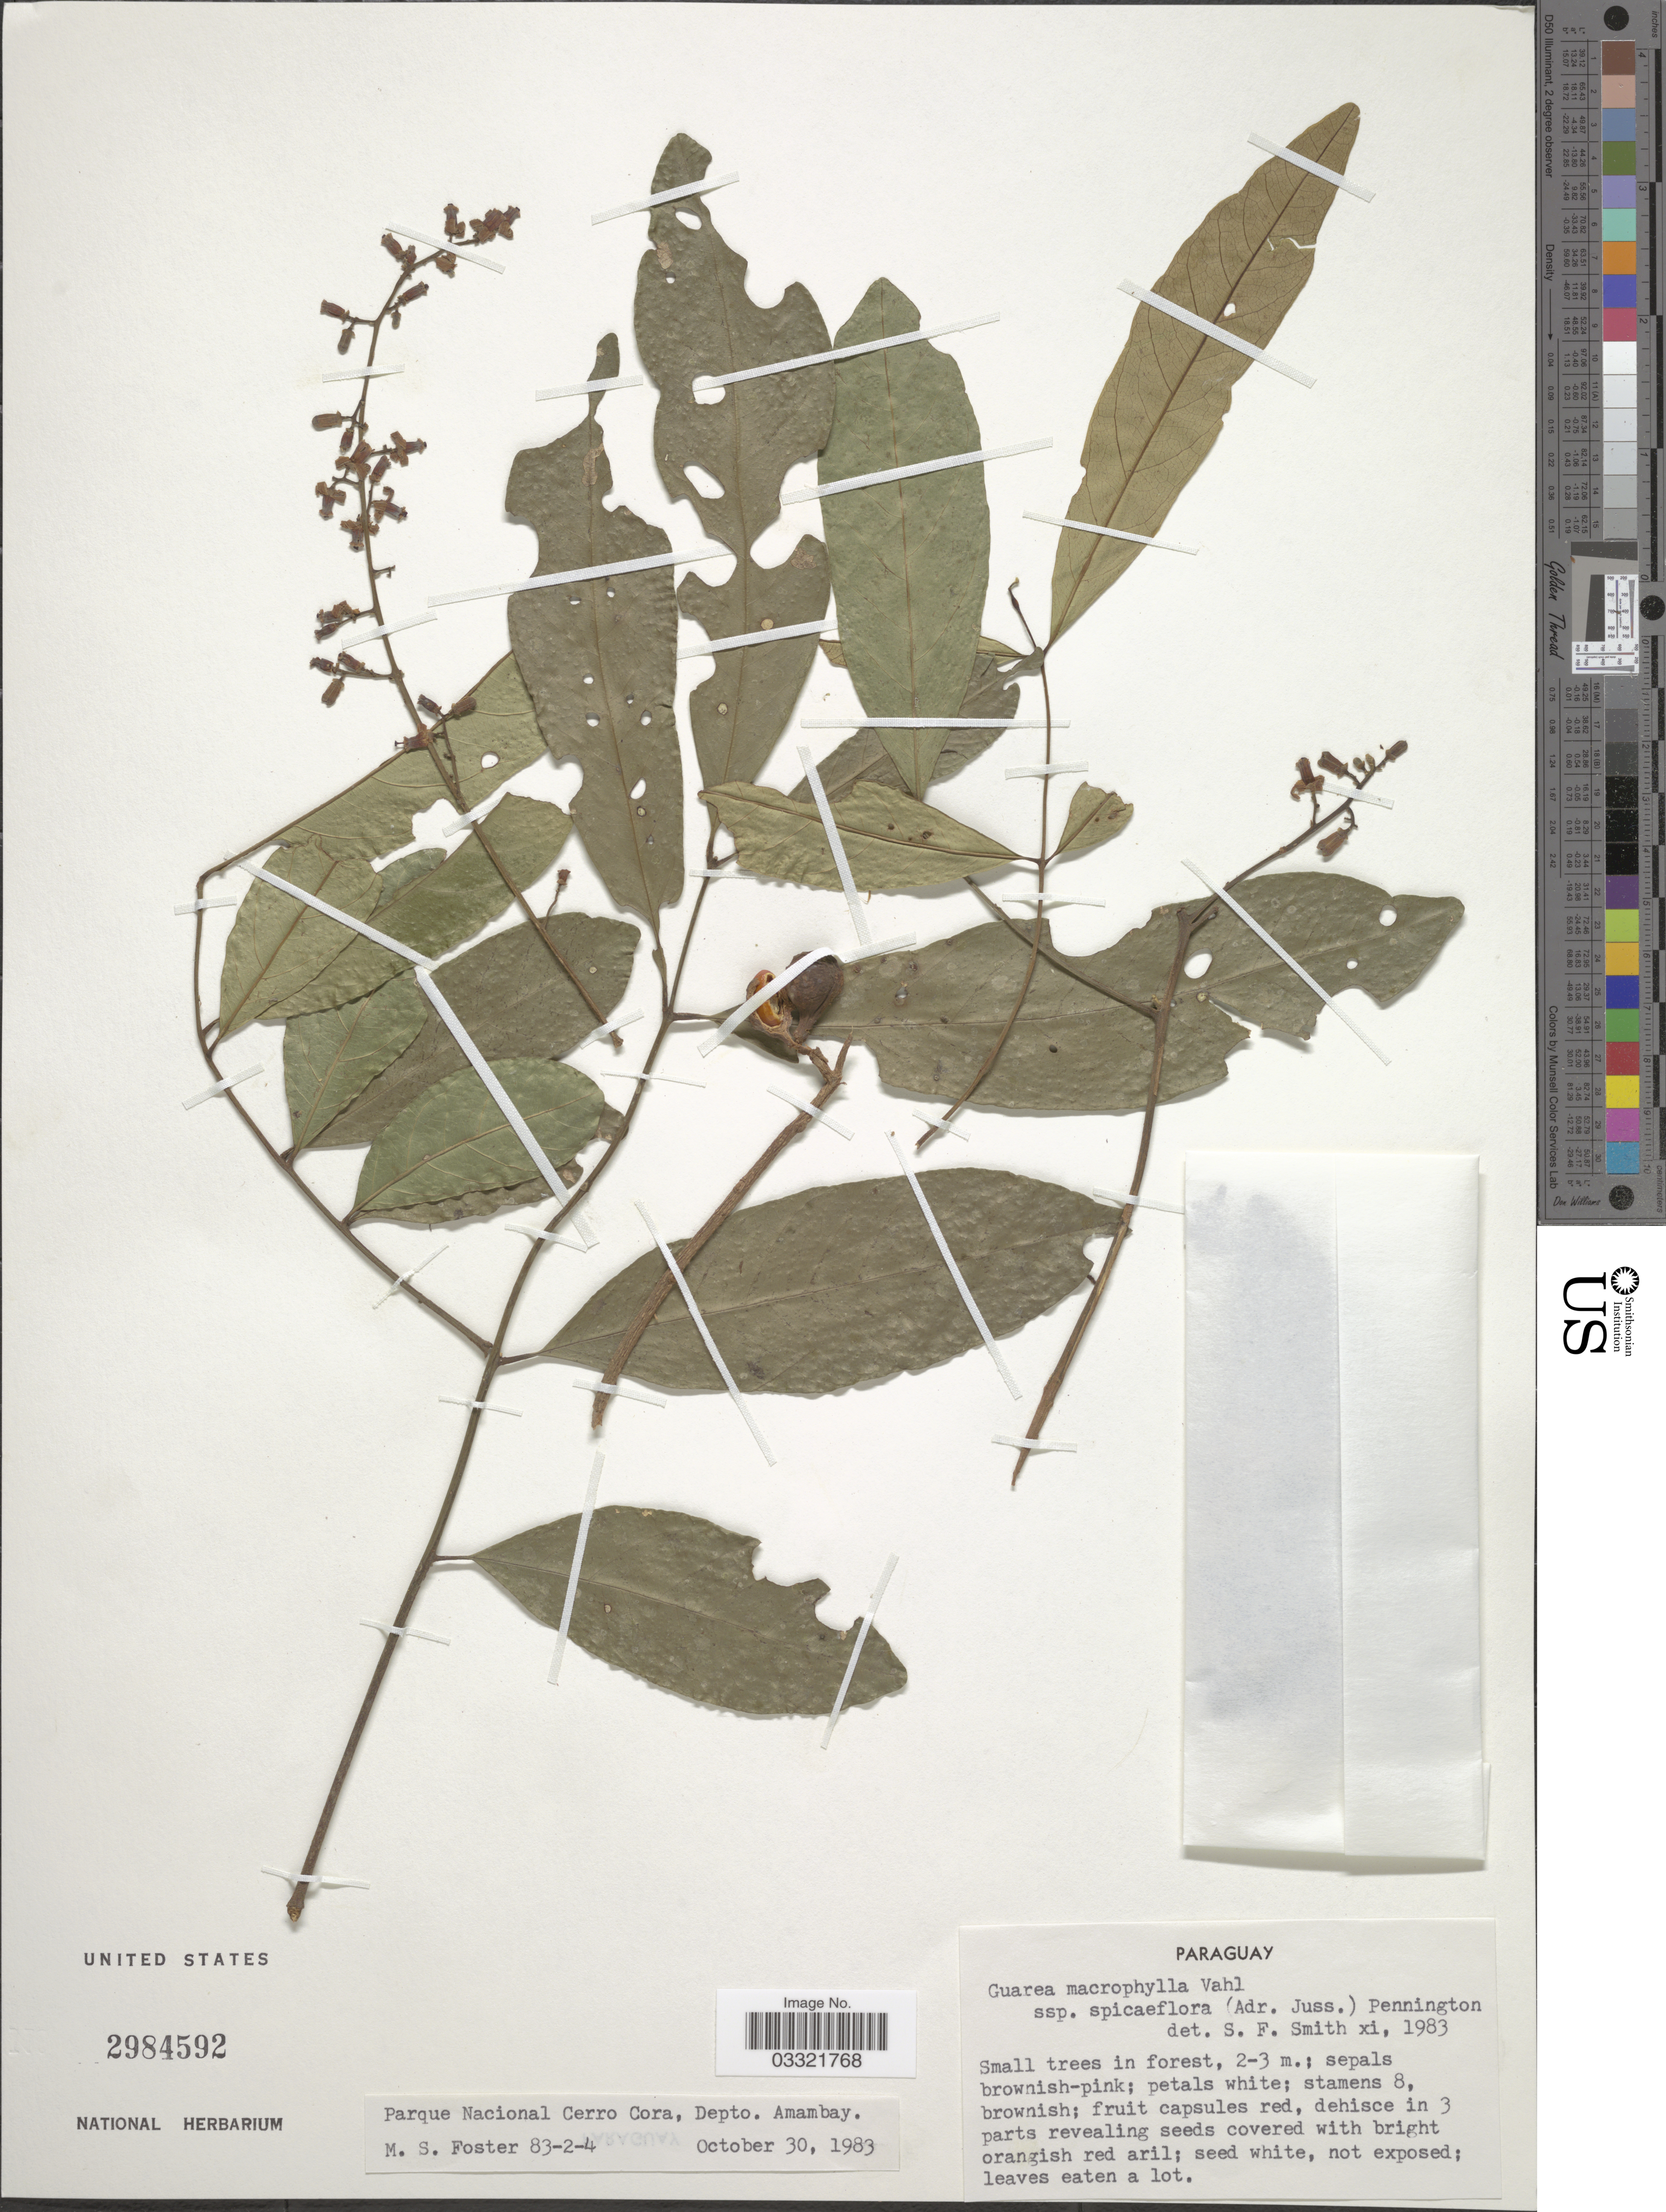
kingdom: Plantae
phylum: Tracheophyta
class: Magnoliopsida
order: Sapindales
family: Meliaceae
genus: Guarea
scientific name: Guarea macrophylla subsp. spiciflora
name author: (A. Juss.) T.D. Penn.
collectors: M. Foster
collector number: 83-2-4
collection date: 1983-10-30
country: Paraguay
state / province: Amambay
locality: Parque Nacional Cerro Cora, Depto. Amambay.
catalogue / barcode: US 2984592